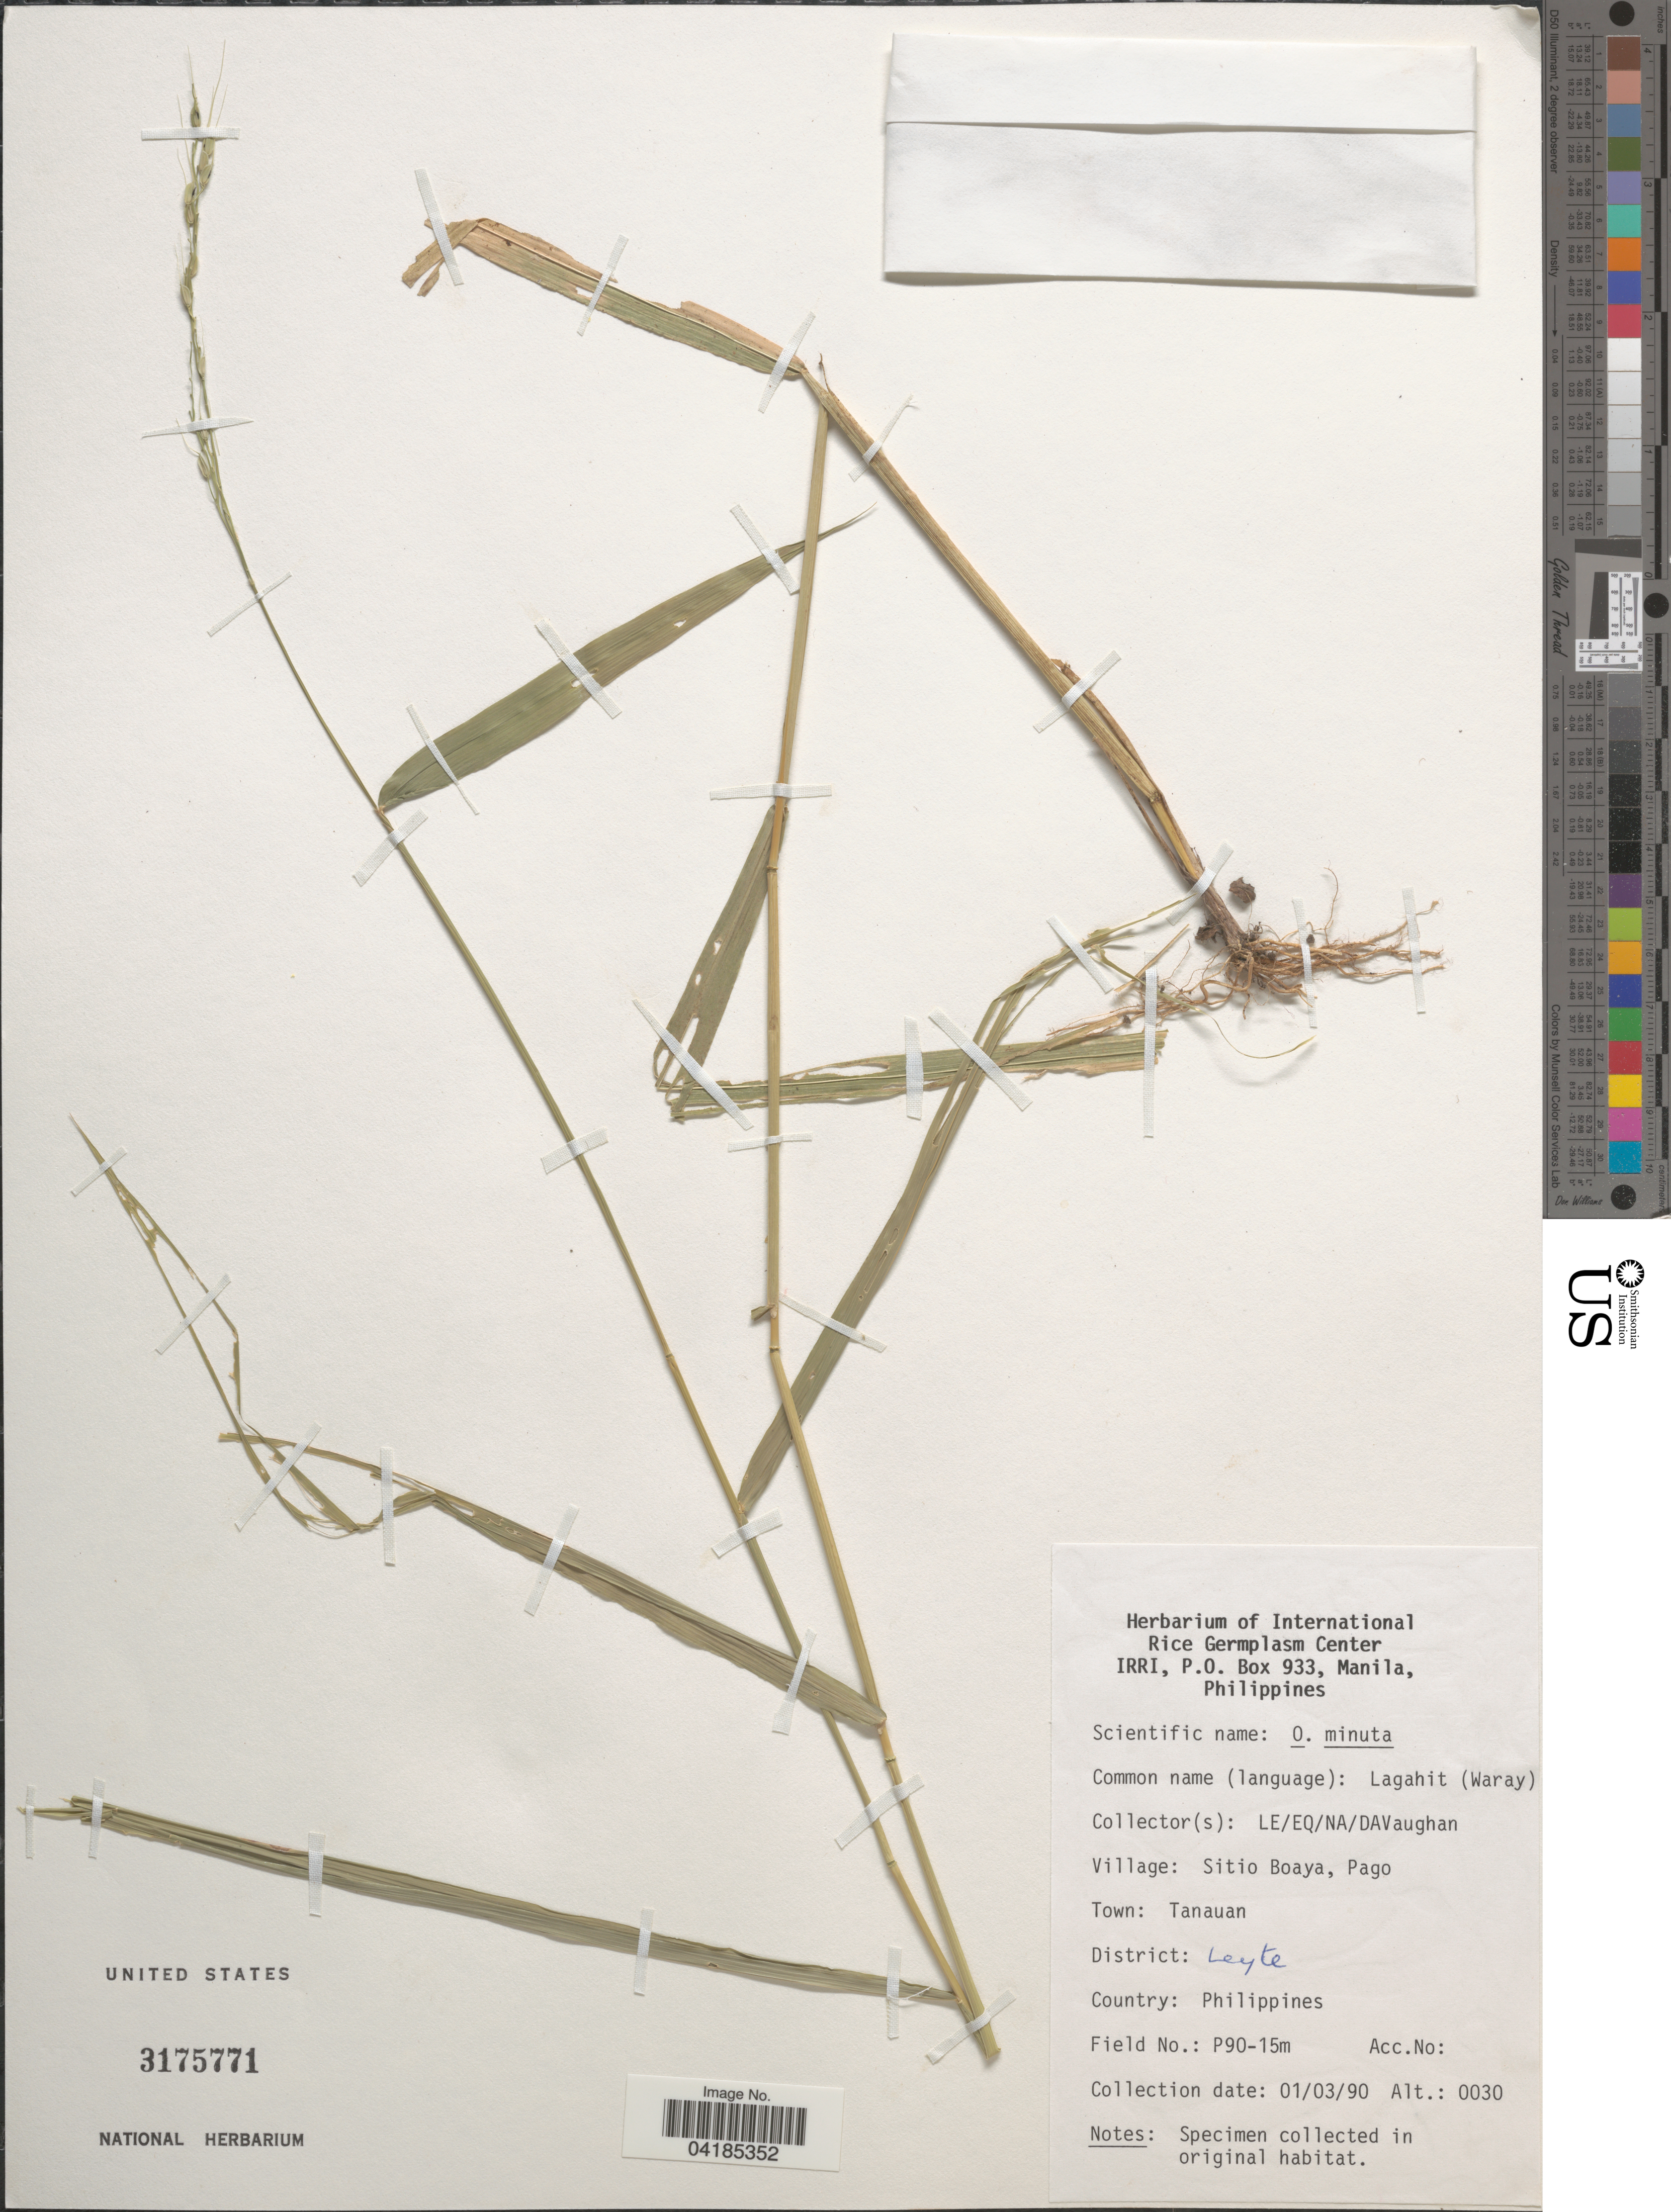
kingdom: Plantae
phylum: Tracheophyta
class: Liliopsida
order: Poales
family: Poaceae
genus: Oryza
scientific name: Oryza latifolia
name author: Desv.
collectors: L. E., E. Q., N. A. & D. Vaughan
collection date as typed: Transcribed d/m/y: 1/3/90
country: Philippines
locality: Village: Sitio Boayo, Pago. Town: Tanauan. District: Leyte. Field No.: P90-15m.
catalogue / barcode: US 3175771